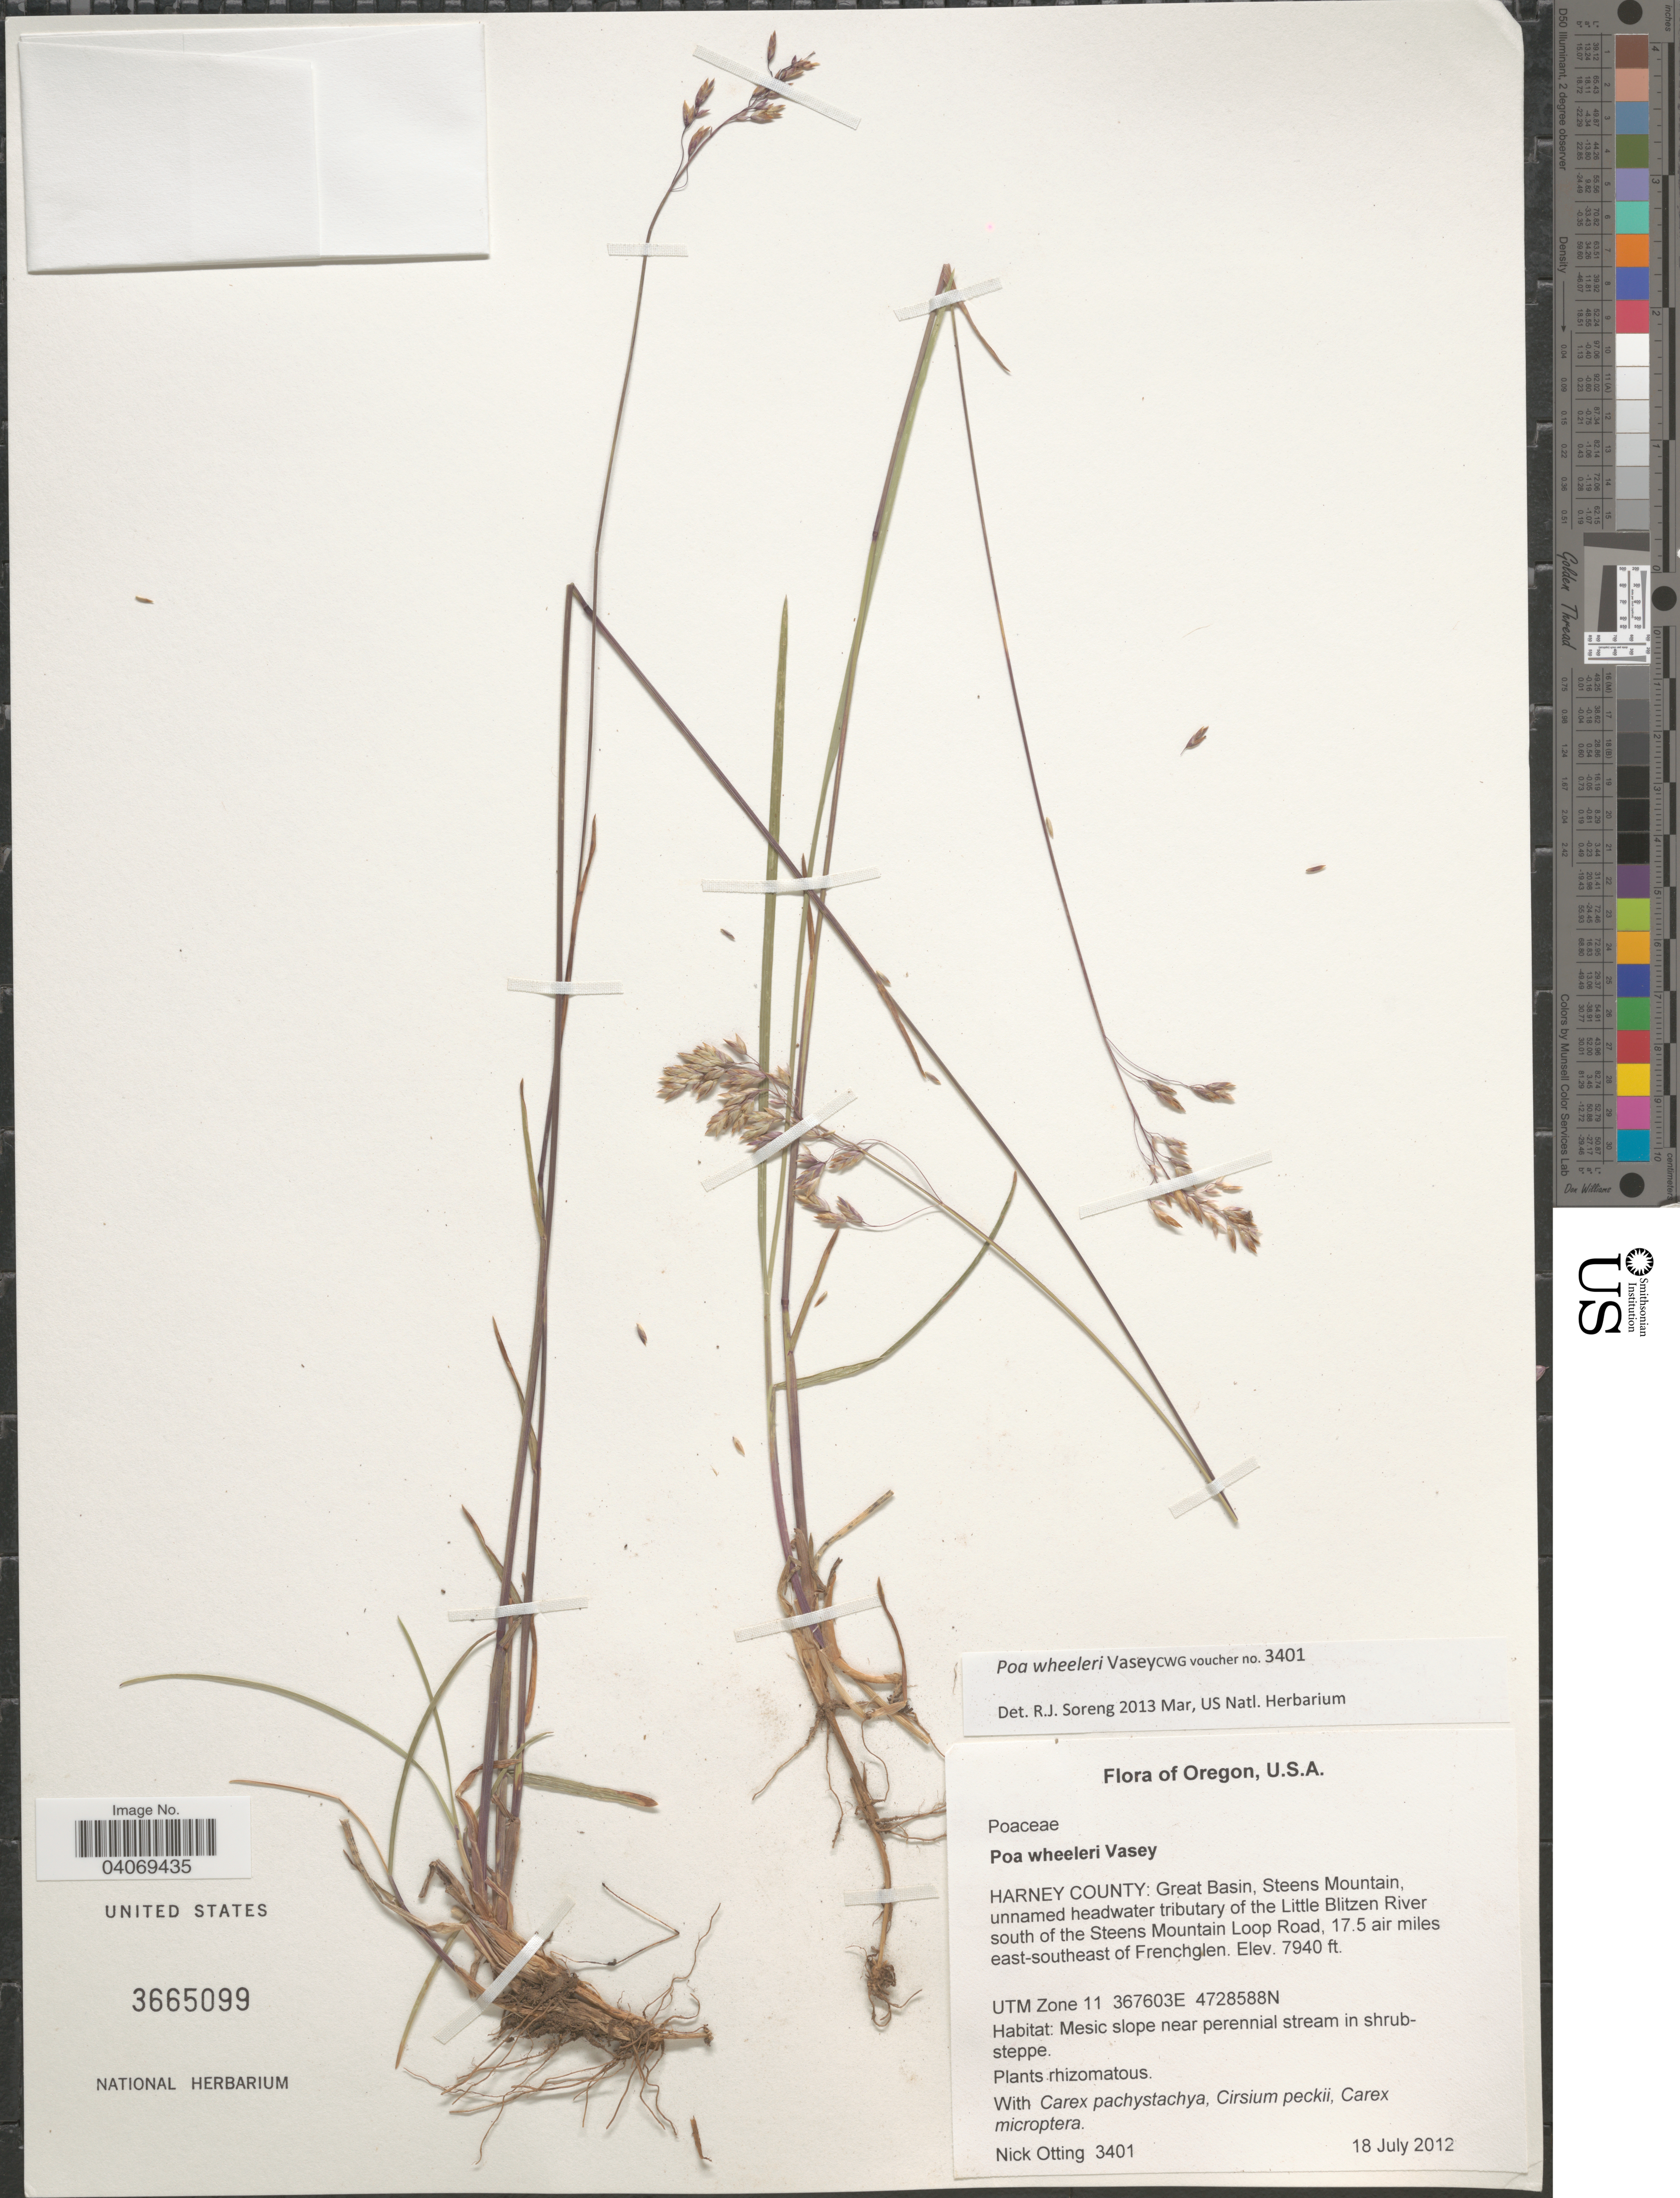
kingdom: Plantae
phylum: Tracheophyta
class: Liliopsida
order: Poales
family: Poaceae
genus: Poa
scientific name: Poa wheeleri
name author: Vasey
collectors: N. Otting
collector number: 3401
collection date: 2012-07-18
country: United States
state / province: Oregon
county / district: Harney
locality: Harney County: Great Basin, Steens Mountain, unnamed headwater tributary of the Little Blitzen River south of the Steens Mountain Loop Road, 17.5 air miles east-southeast of Frenchglen. UTM Zone 11. Mesic slope near perennial stream in shrub-steppe.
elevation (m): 2420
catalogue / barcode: US 3665099